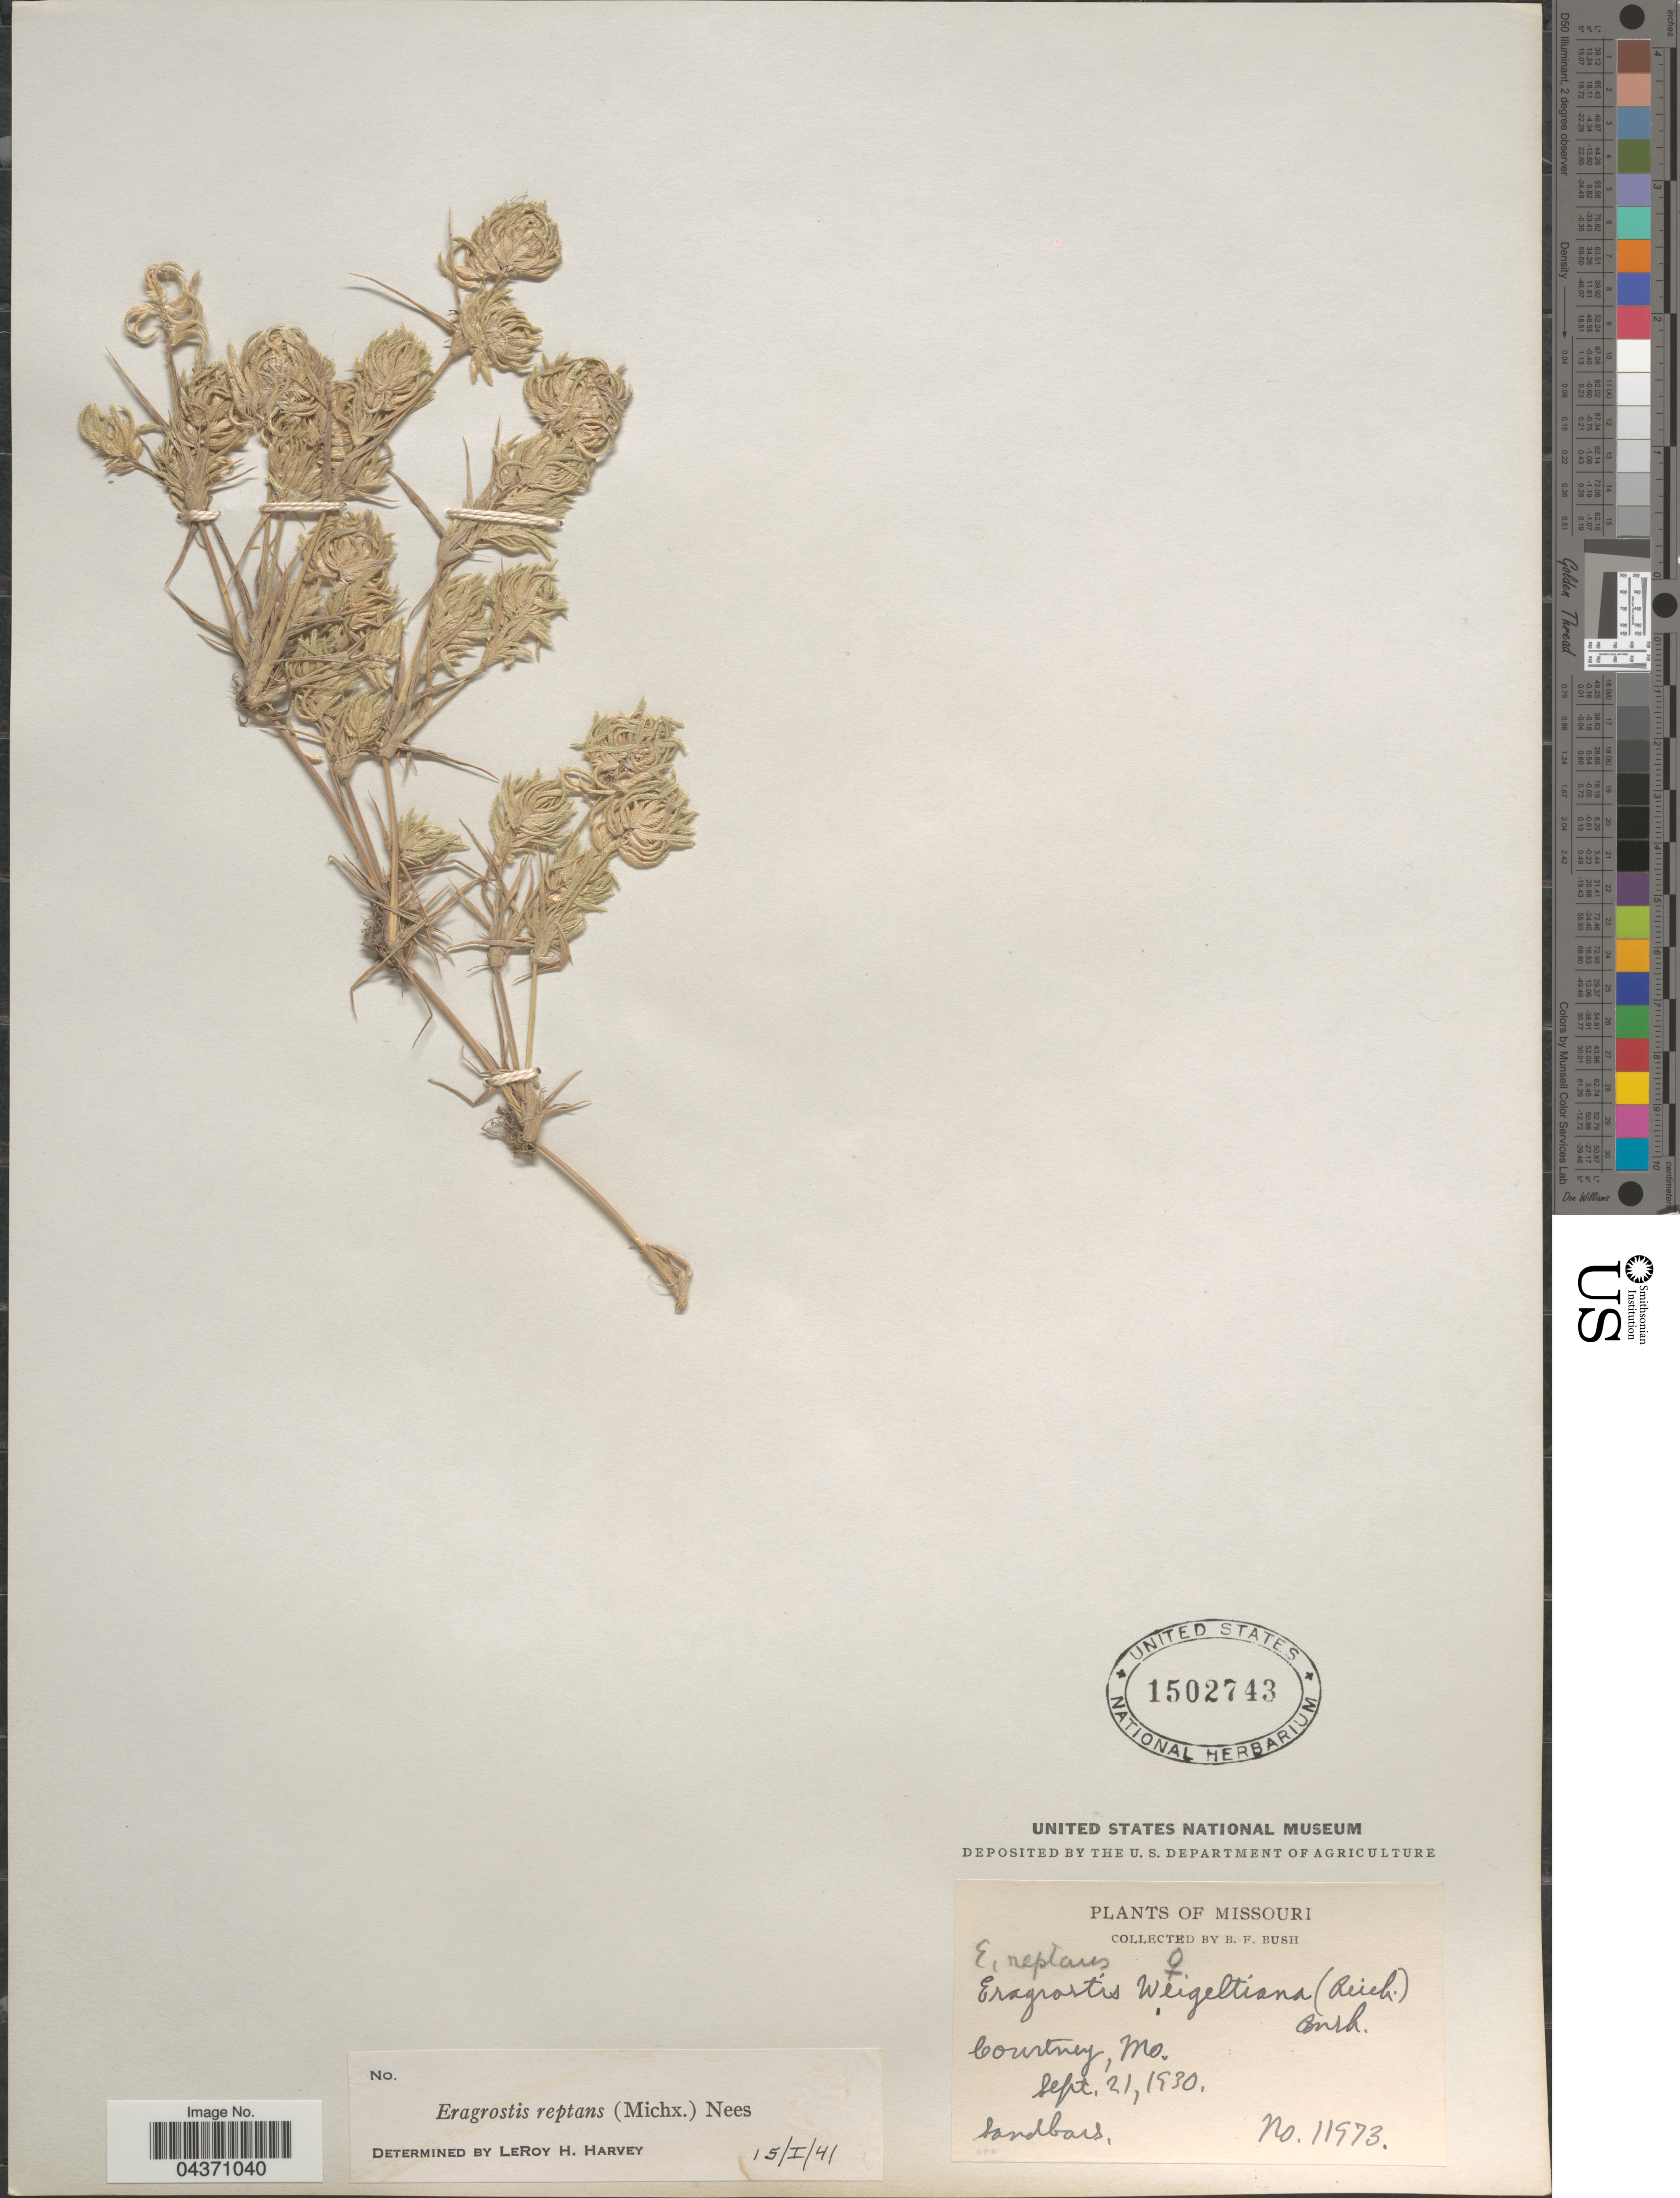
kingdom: Plantae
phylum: Tracheophyta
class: Liliopsida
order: Poales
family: Poaceae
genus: Eragrostis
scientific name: Eragrostis reptans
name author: (Michx.) Nees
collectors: B. F. Bush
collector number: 11973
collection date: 1930-09-21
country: United States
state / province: Missouri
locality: Courtney.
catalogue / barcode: US 1502743